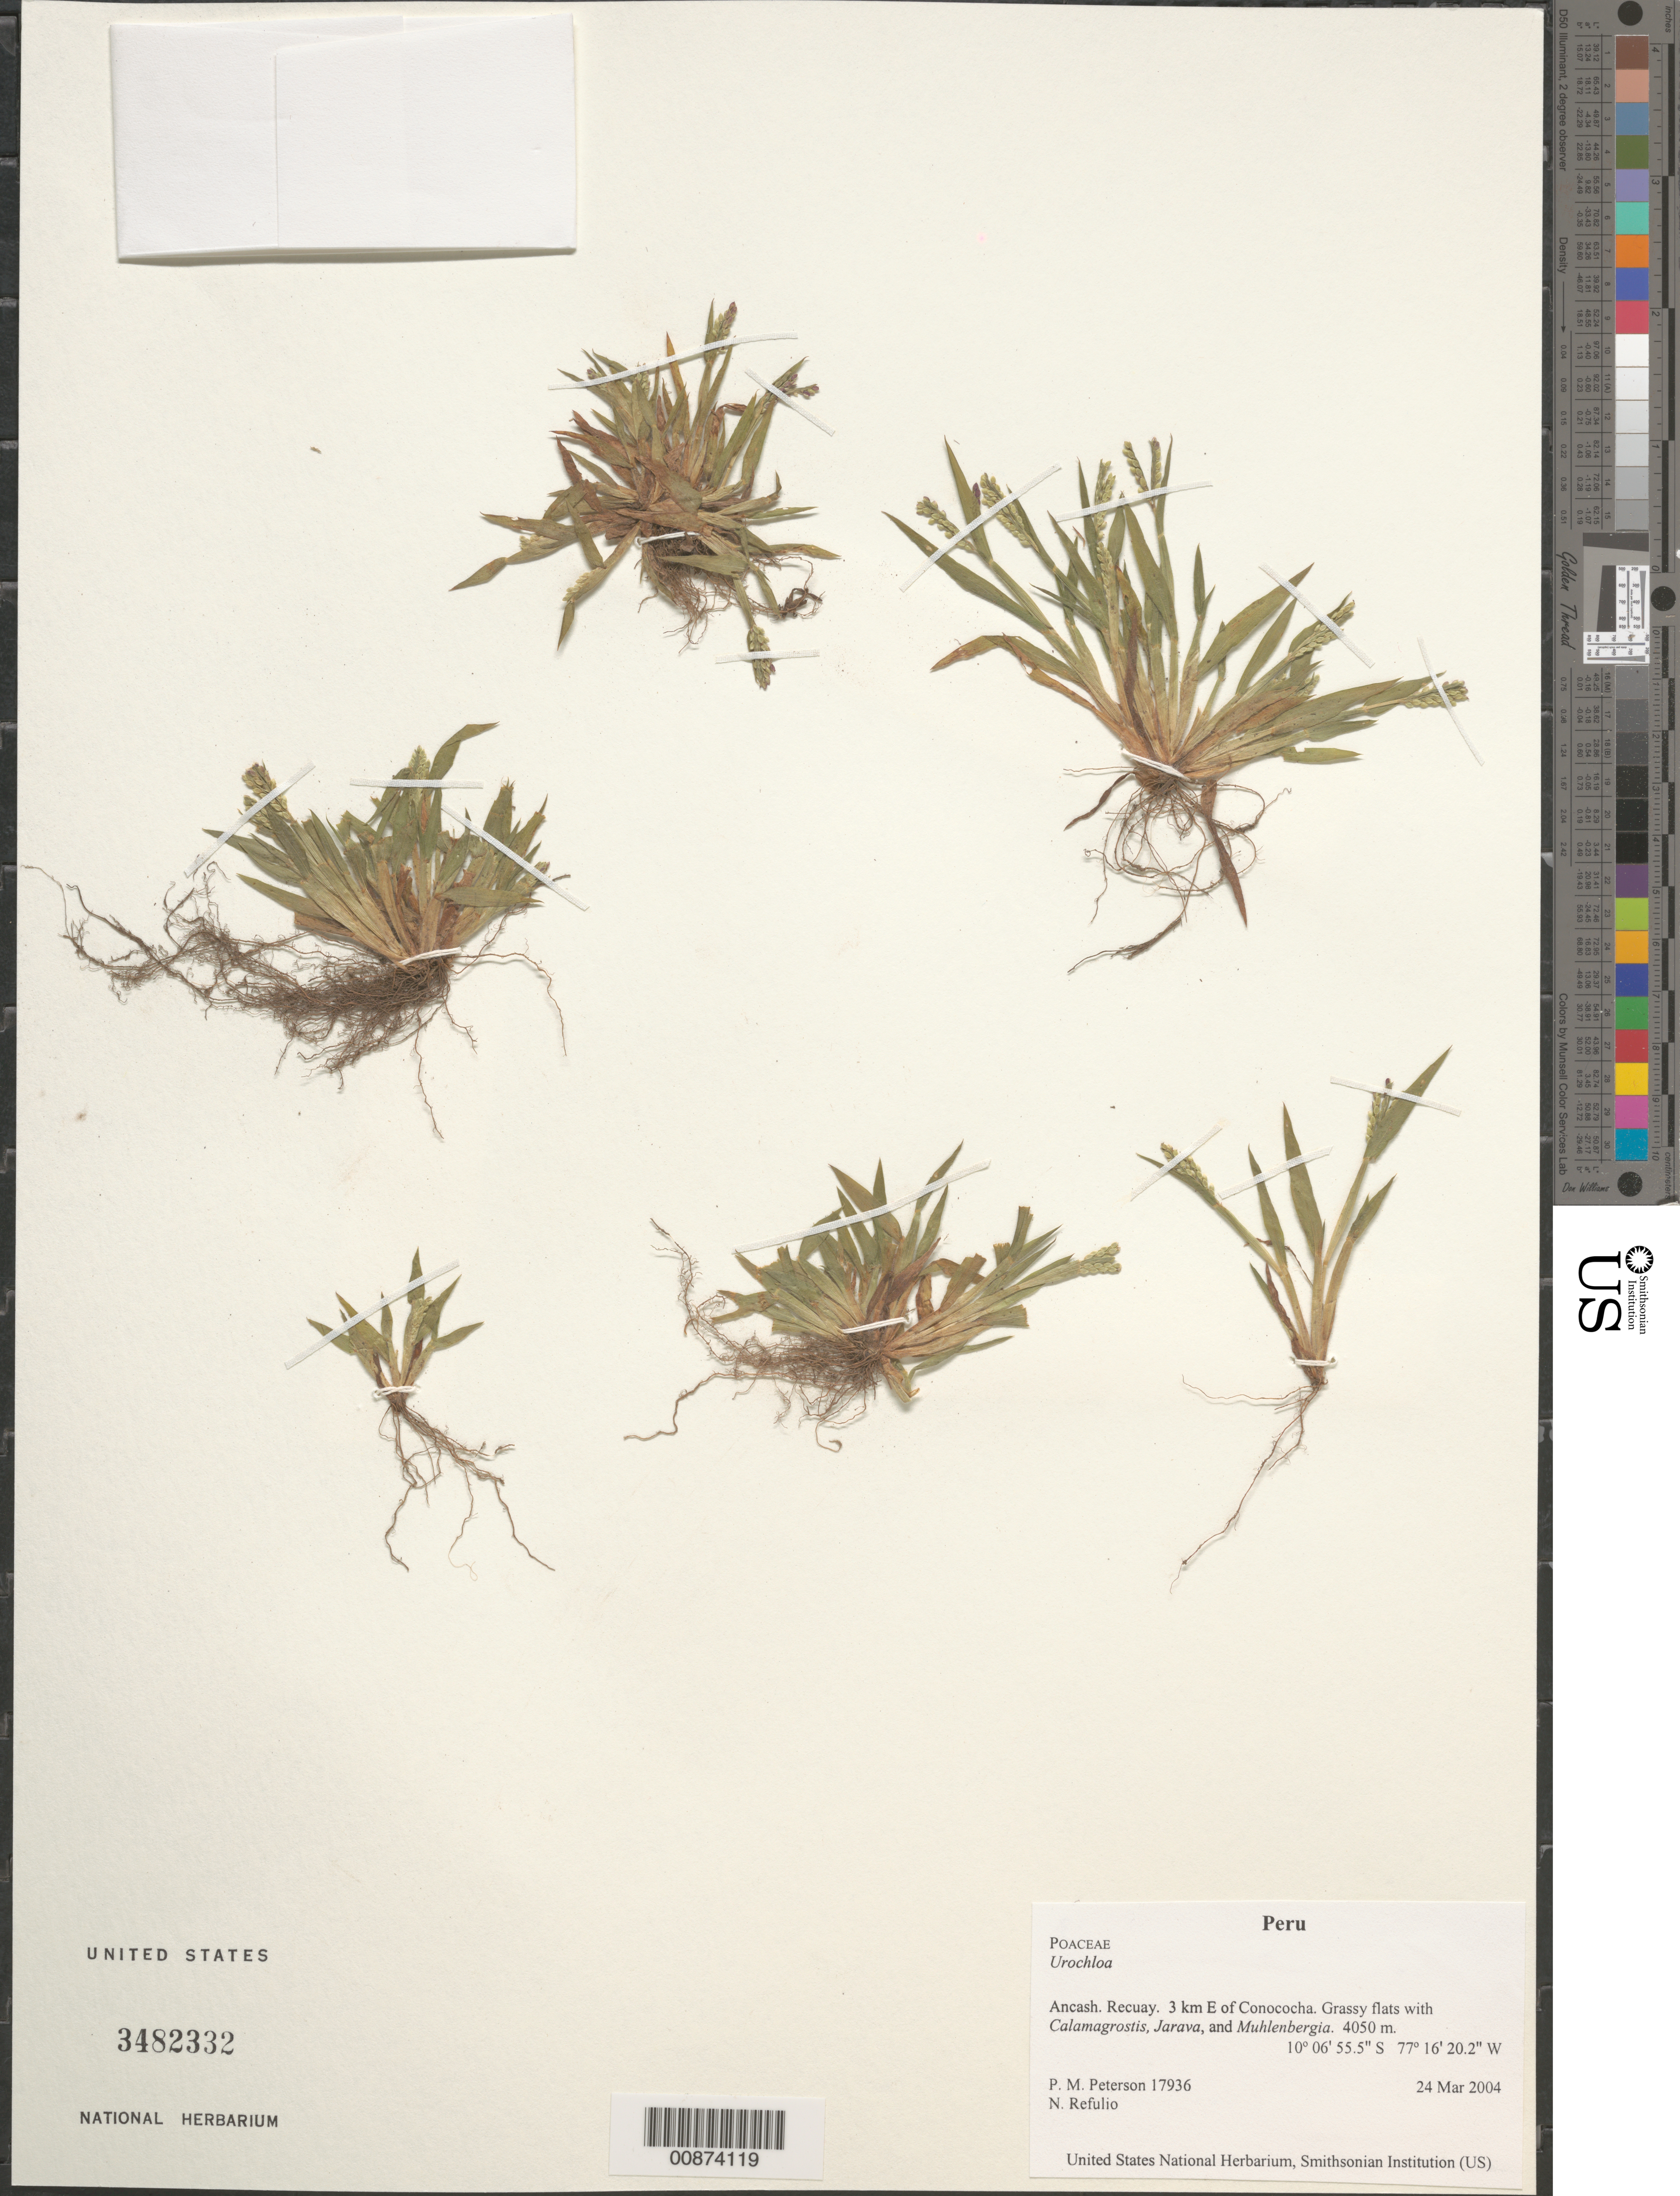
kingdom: Plantae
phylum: Tracheophyta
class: Liliopsida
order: Poales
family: Poaceae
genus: Urochloa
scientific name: Urochloa sp.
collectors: P. M. Peterson & N. Refulio-Rodríguez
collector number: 17936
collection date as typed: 24 Mar 2004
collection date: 2004-03-24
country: Peru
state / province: Ancash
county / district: Recuay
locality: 3 km E of Conococha. Grassy flats with Calamagrostis, Jarava, and Muhlenbergia.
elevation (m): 4050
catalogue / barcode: US 3482332